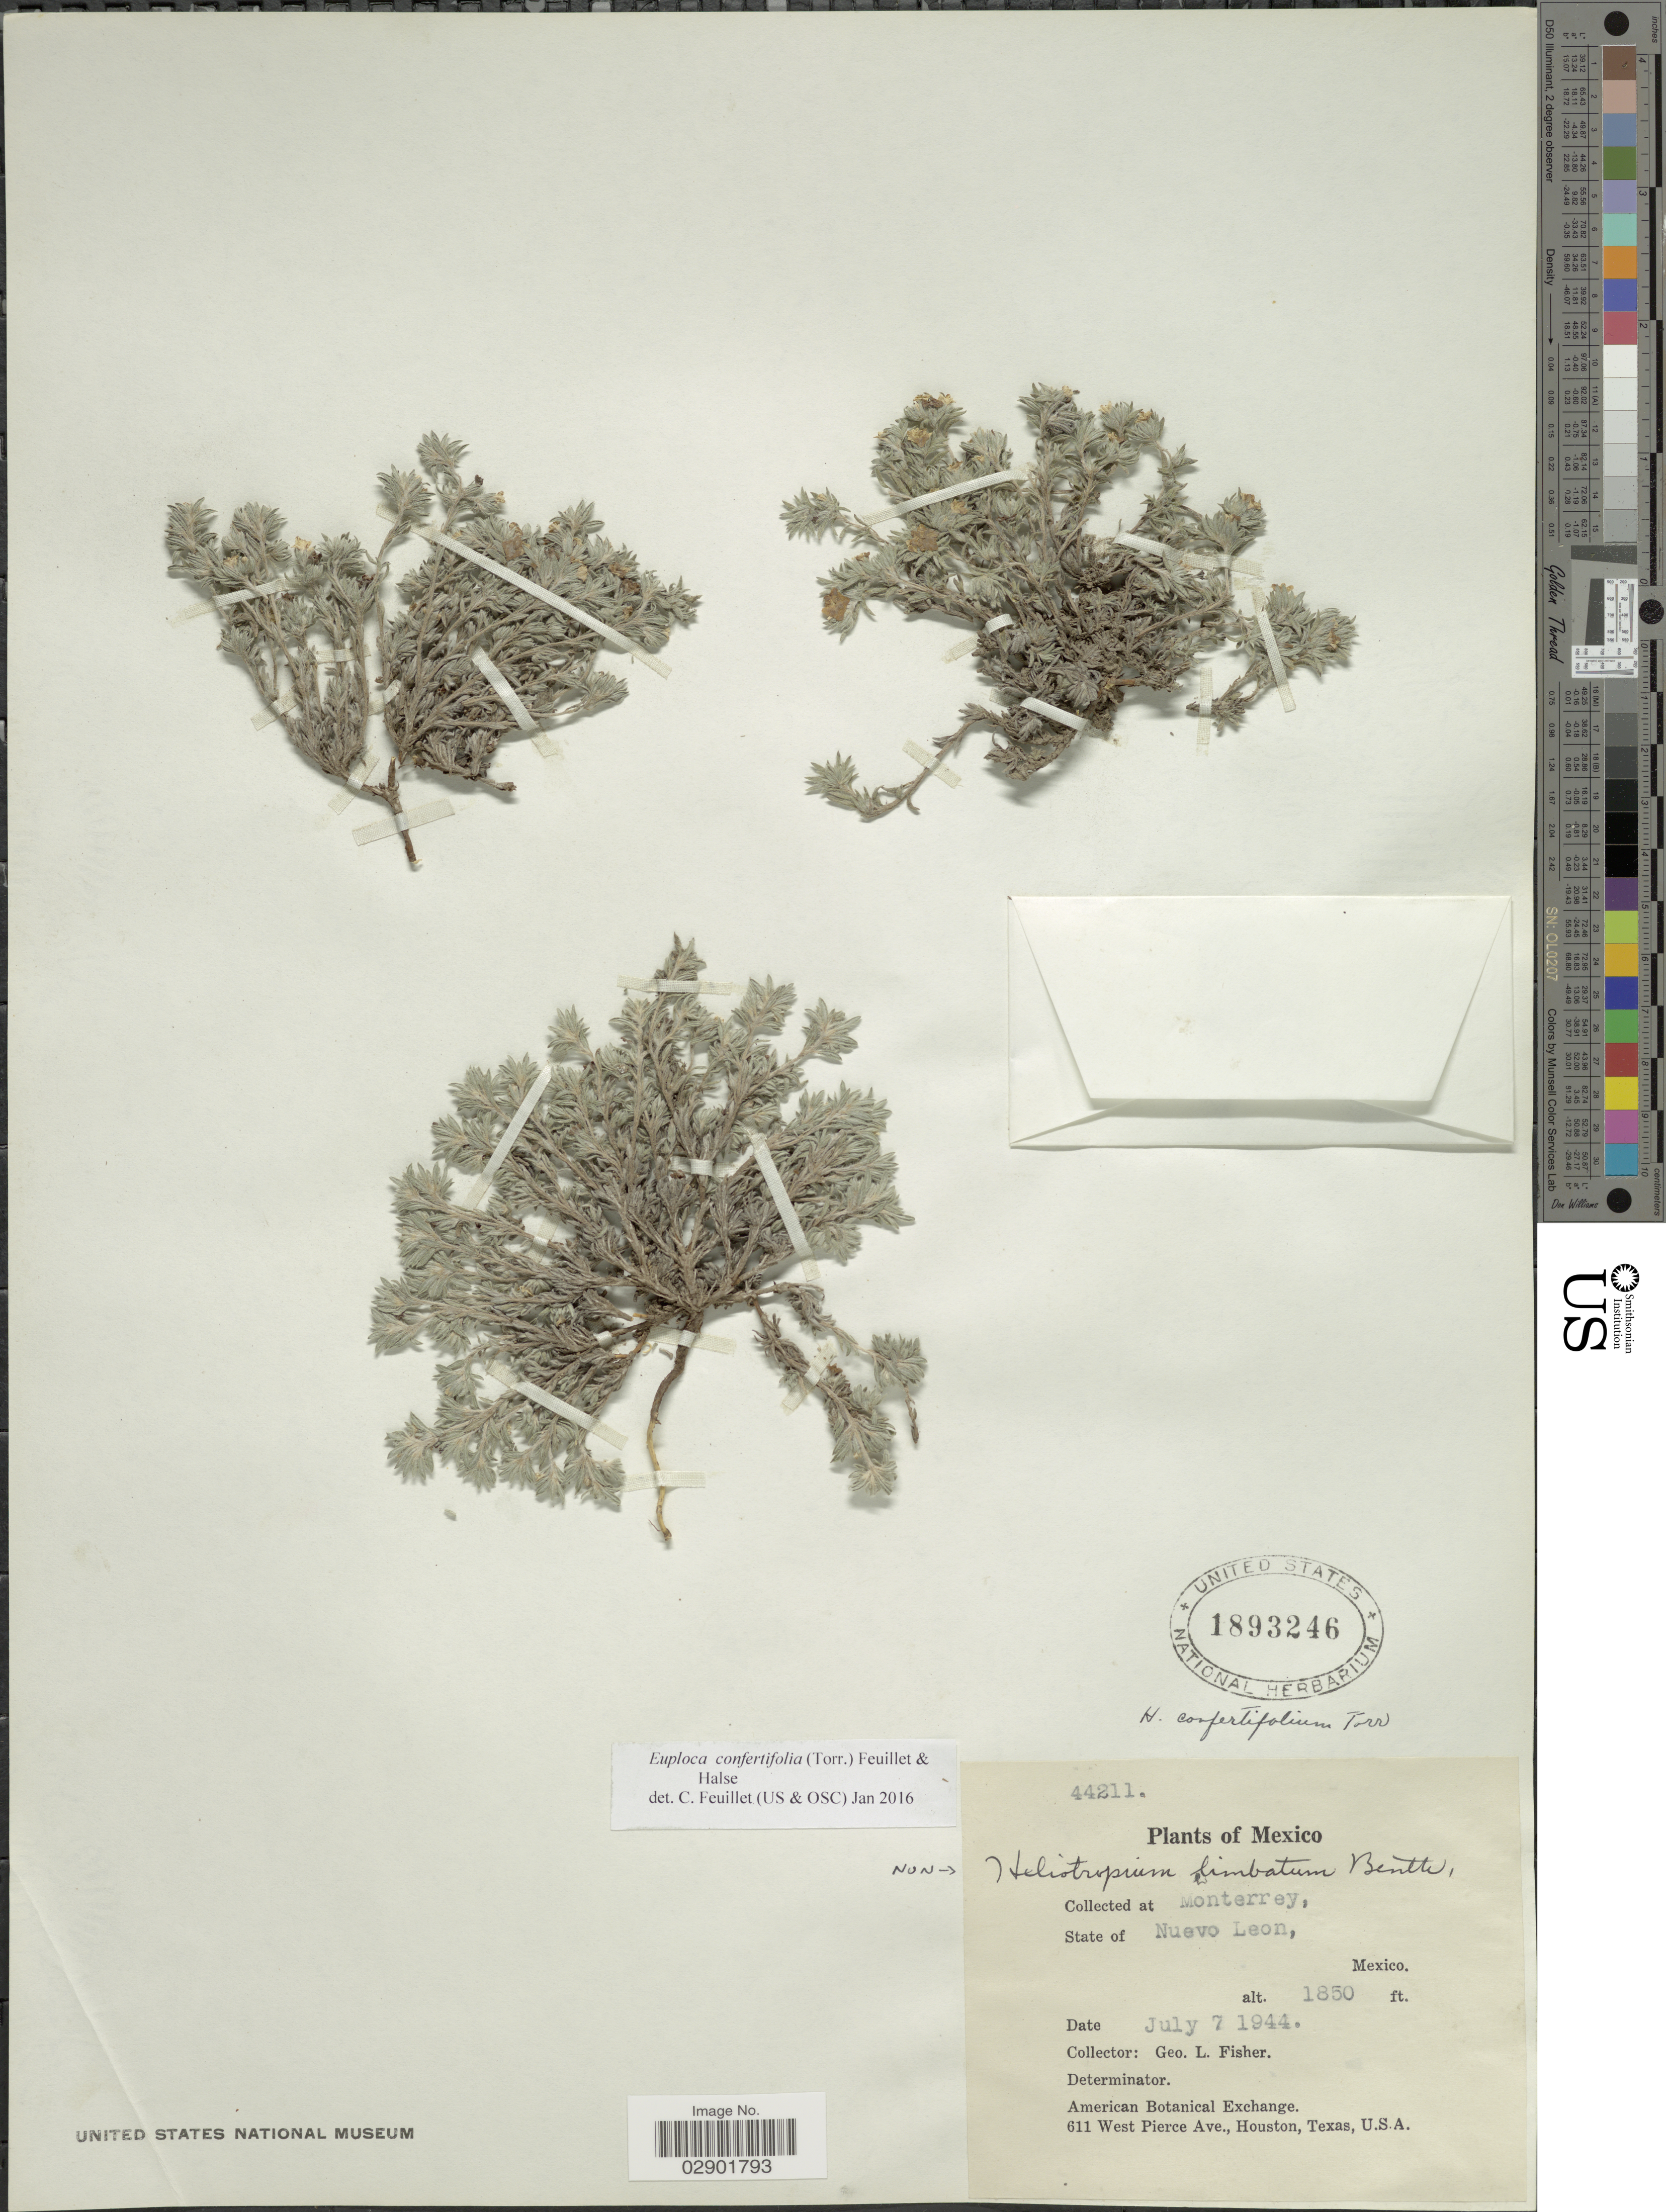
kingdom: Plantae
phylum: Tracheophyta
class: Magnoliopsida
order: Boraginales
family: Heliotropiaceae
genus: Euploca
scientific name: Euploca confertifolium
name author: (Torr.) Feuillet & Halse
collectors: G. L. Fisher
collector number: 44211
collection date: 1944-07-07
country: Mexico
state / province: Nuevo León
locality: Monterrey.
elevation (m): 564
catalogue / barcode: US 1893246